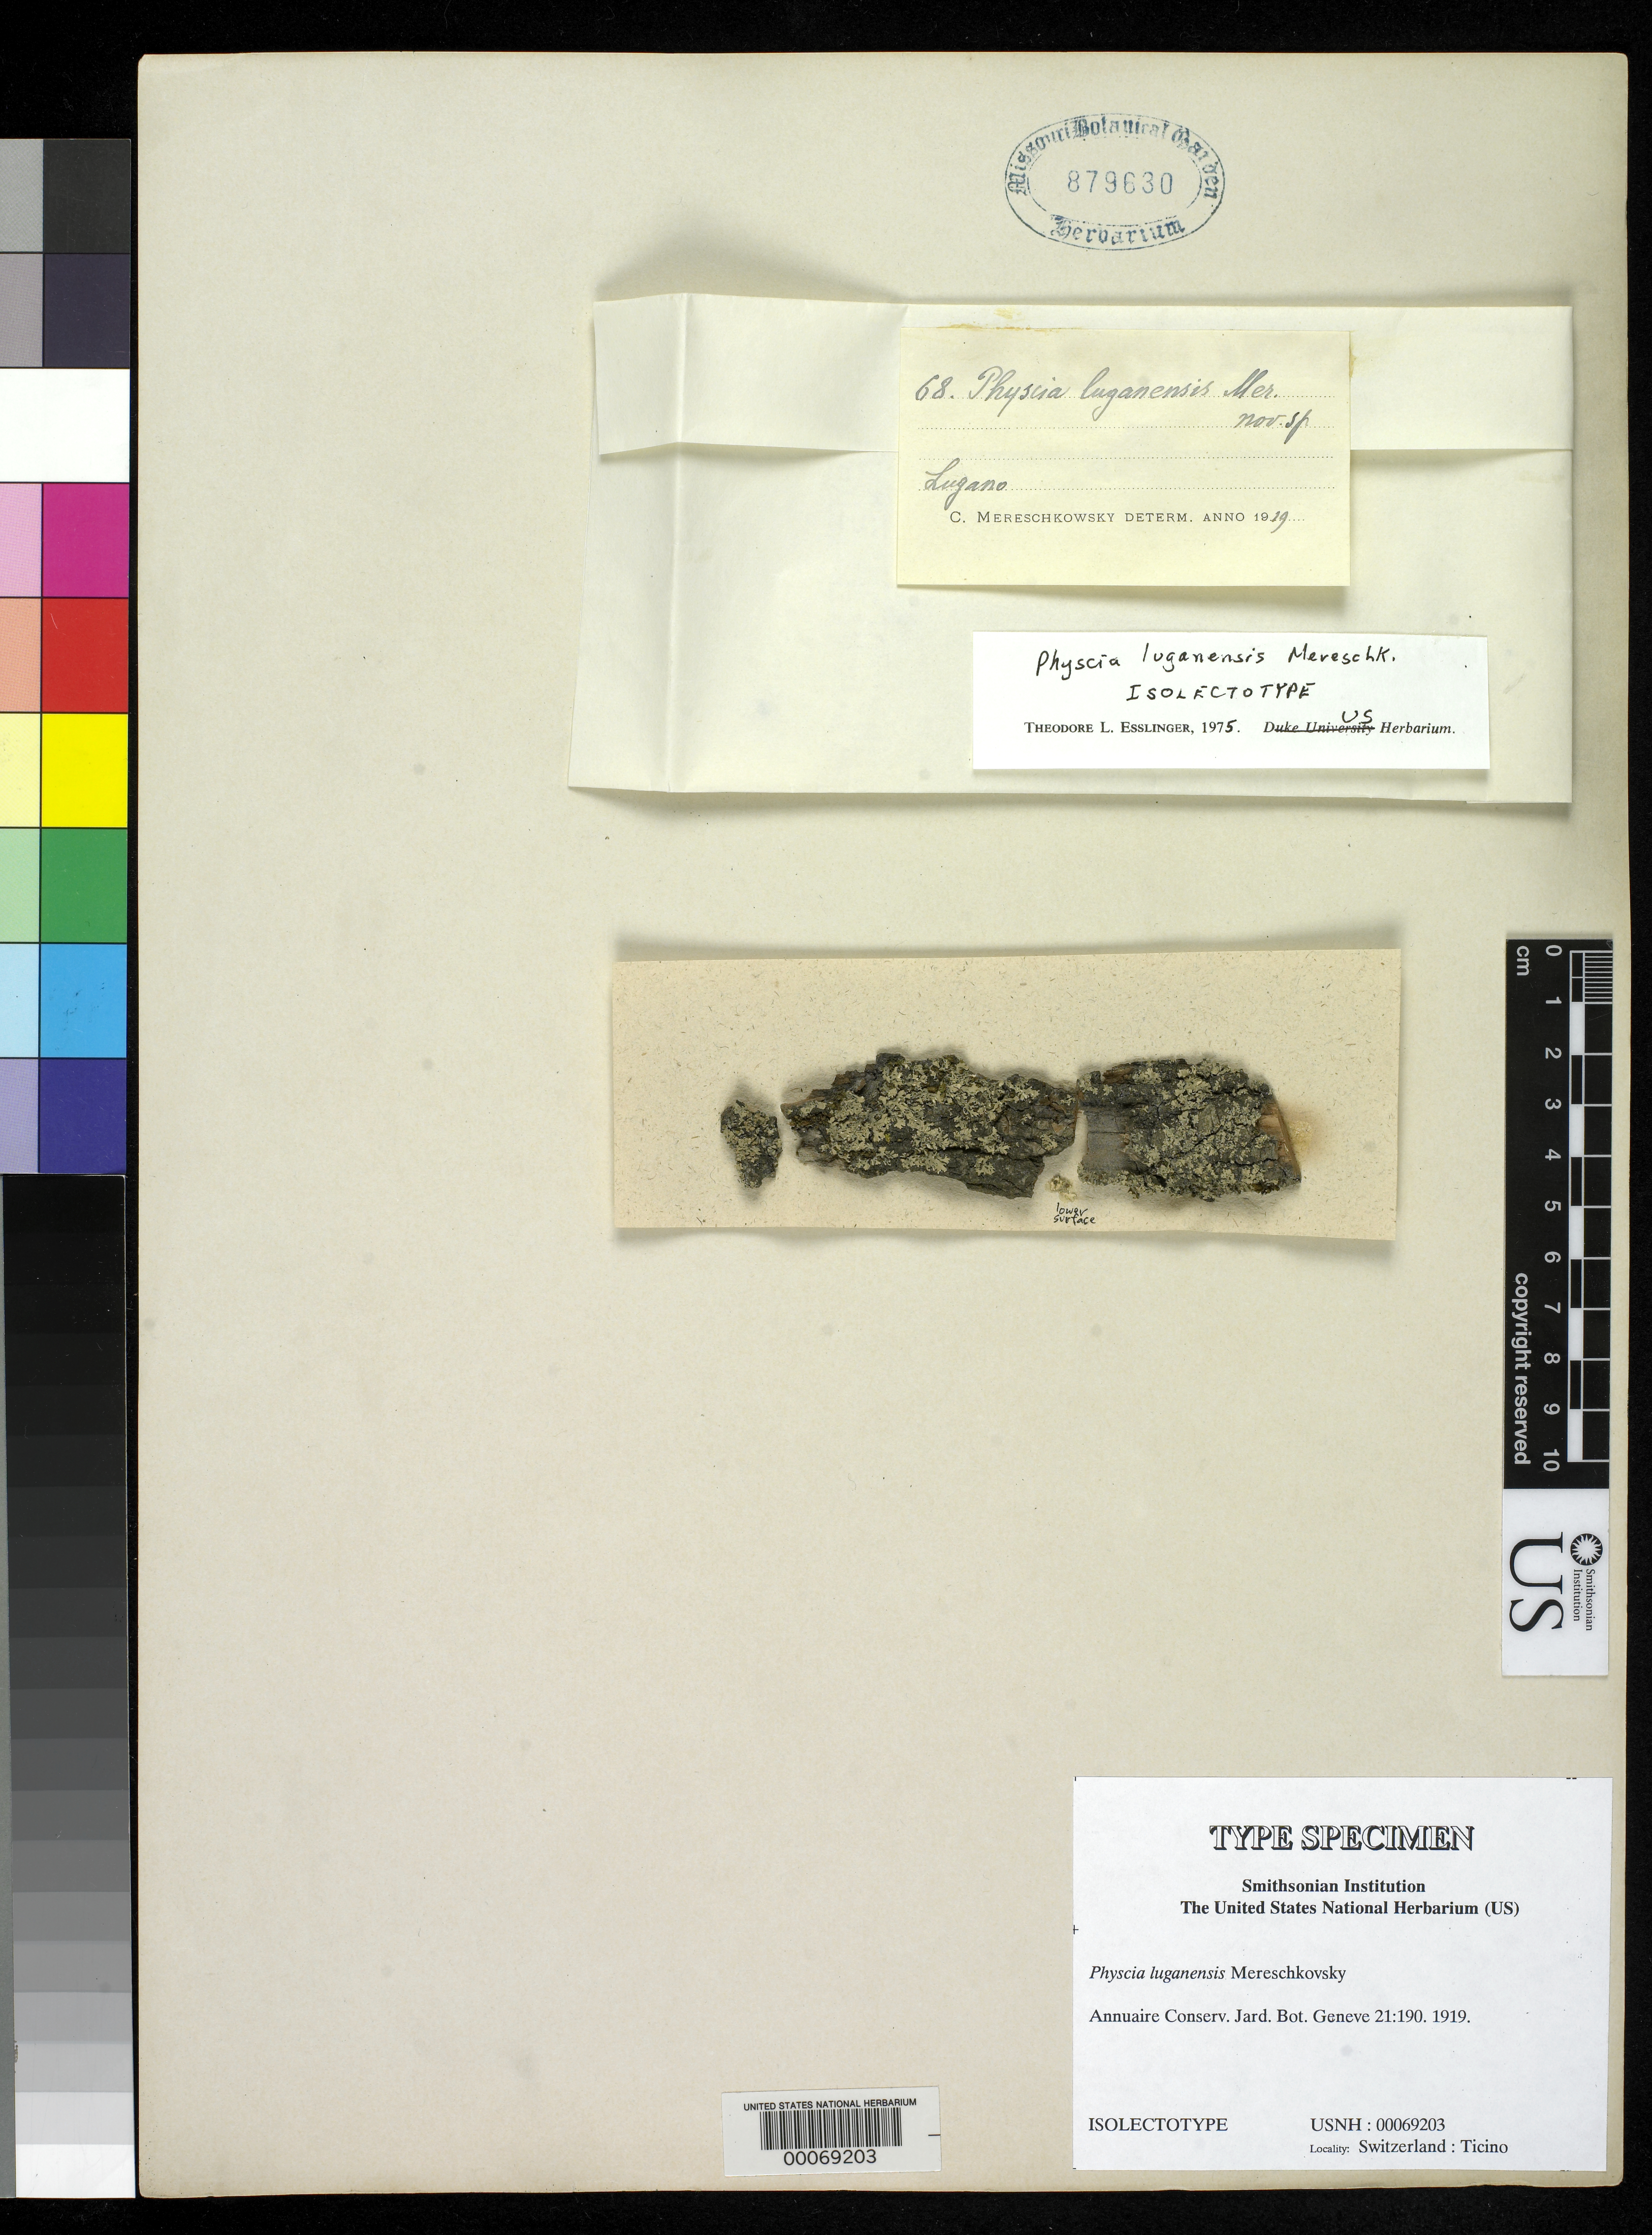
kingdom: Fungi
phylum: Ascomycota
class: Lecanoromycetes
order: Caliciales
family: Physciaceae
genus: Physcia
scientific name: Physcia luganensis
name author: Mereschk.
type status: Isolectotype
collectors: K. S. Mereschkovsky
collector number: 68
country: Switzerland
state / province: Ticino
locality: Lugano.